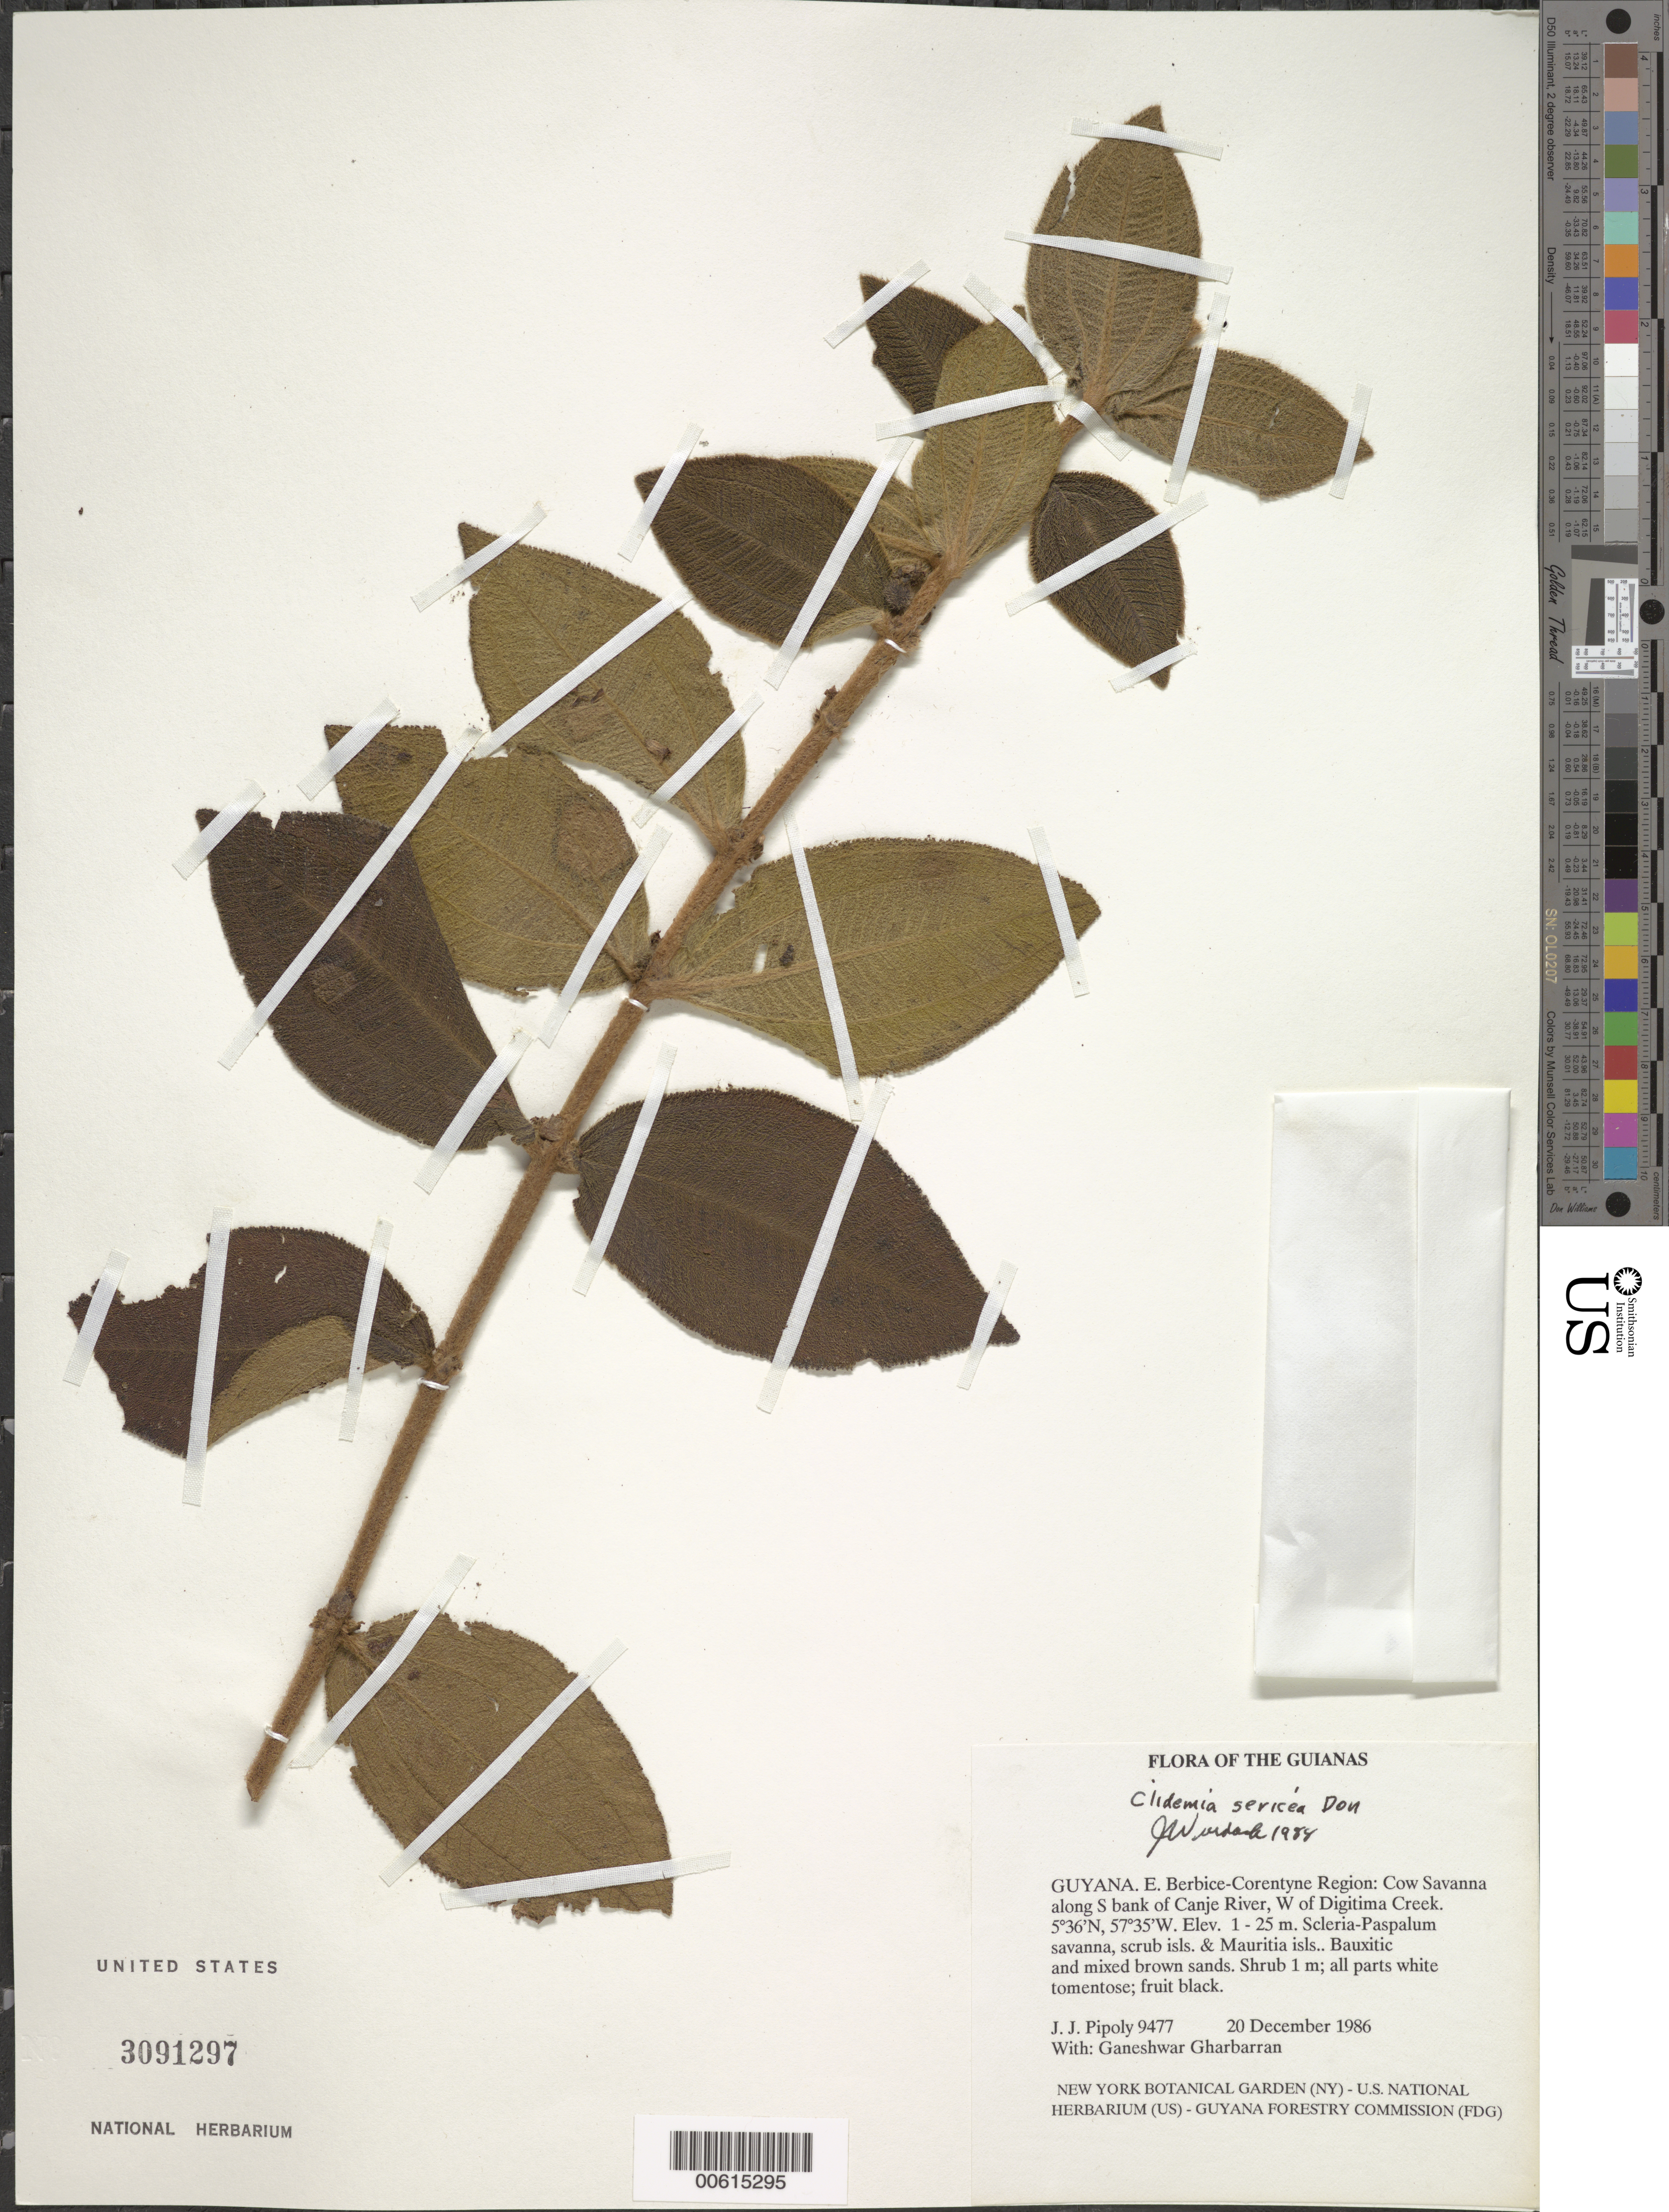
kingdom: Plantae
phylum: Tracheophyta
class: Magnoliopsida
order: Myrtales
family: Melastomataceae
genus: Clidemia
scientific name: Clidemia sericea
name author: D. Don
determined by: Wurdack, John J., (US), US (UNITED STATES)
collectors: J. J. Pipoly & G. Gharbarran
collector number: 9477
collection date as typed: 20 December 1986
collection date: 1986-12-20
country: Guyana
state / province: E. Berbice-Corentyne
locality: Cow savanna, along S bank of Canje River, W of Digitima Creek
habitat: Scleria-Paspalum savanna, scrub isls. & Mauritia isls. Bauxitic and mixed brown sands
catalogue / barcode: US 3091297